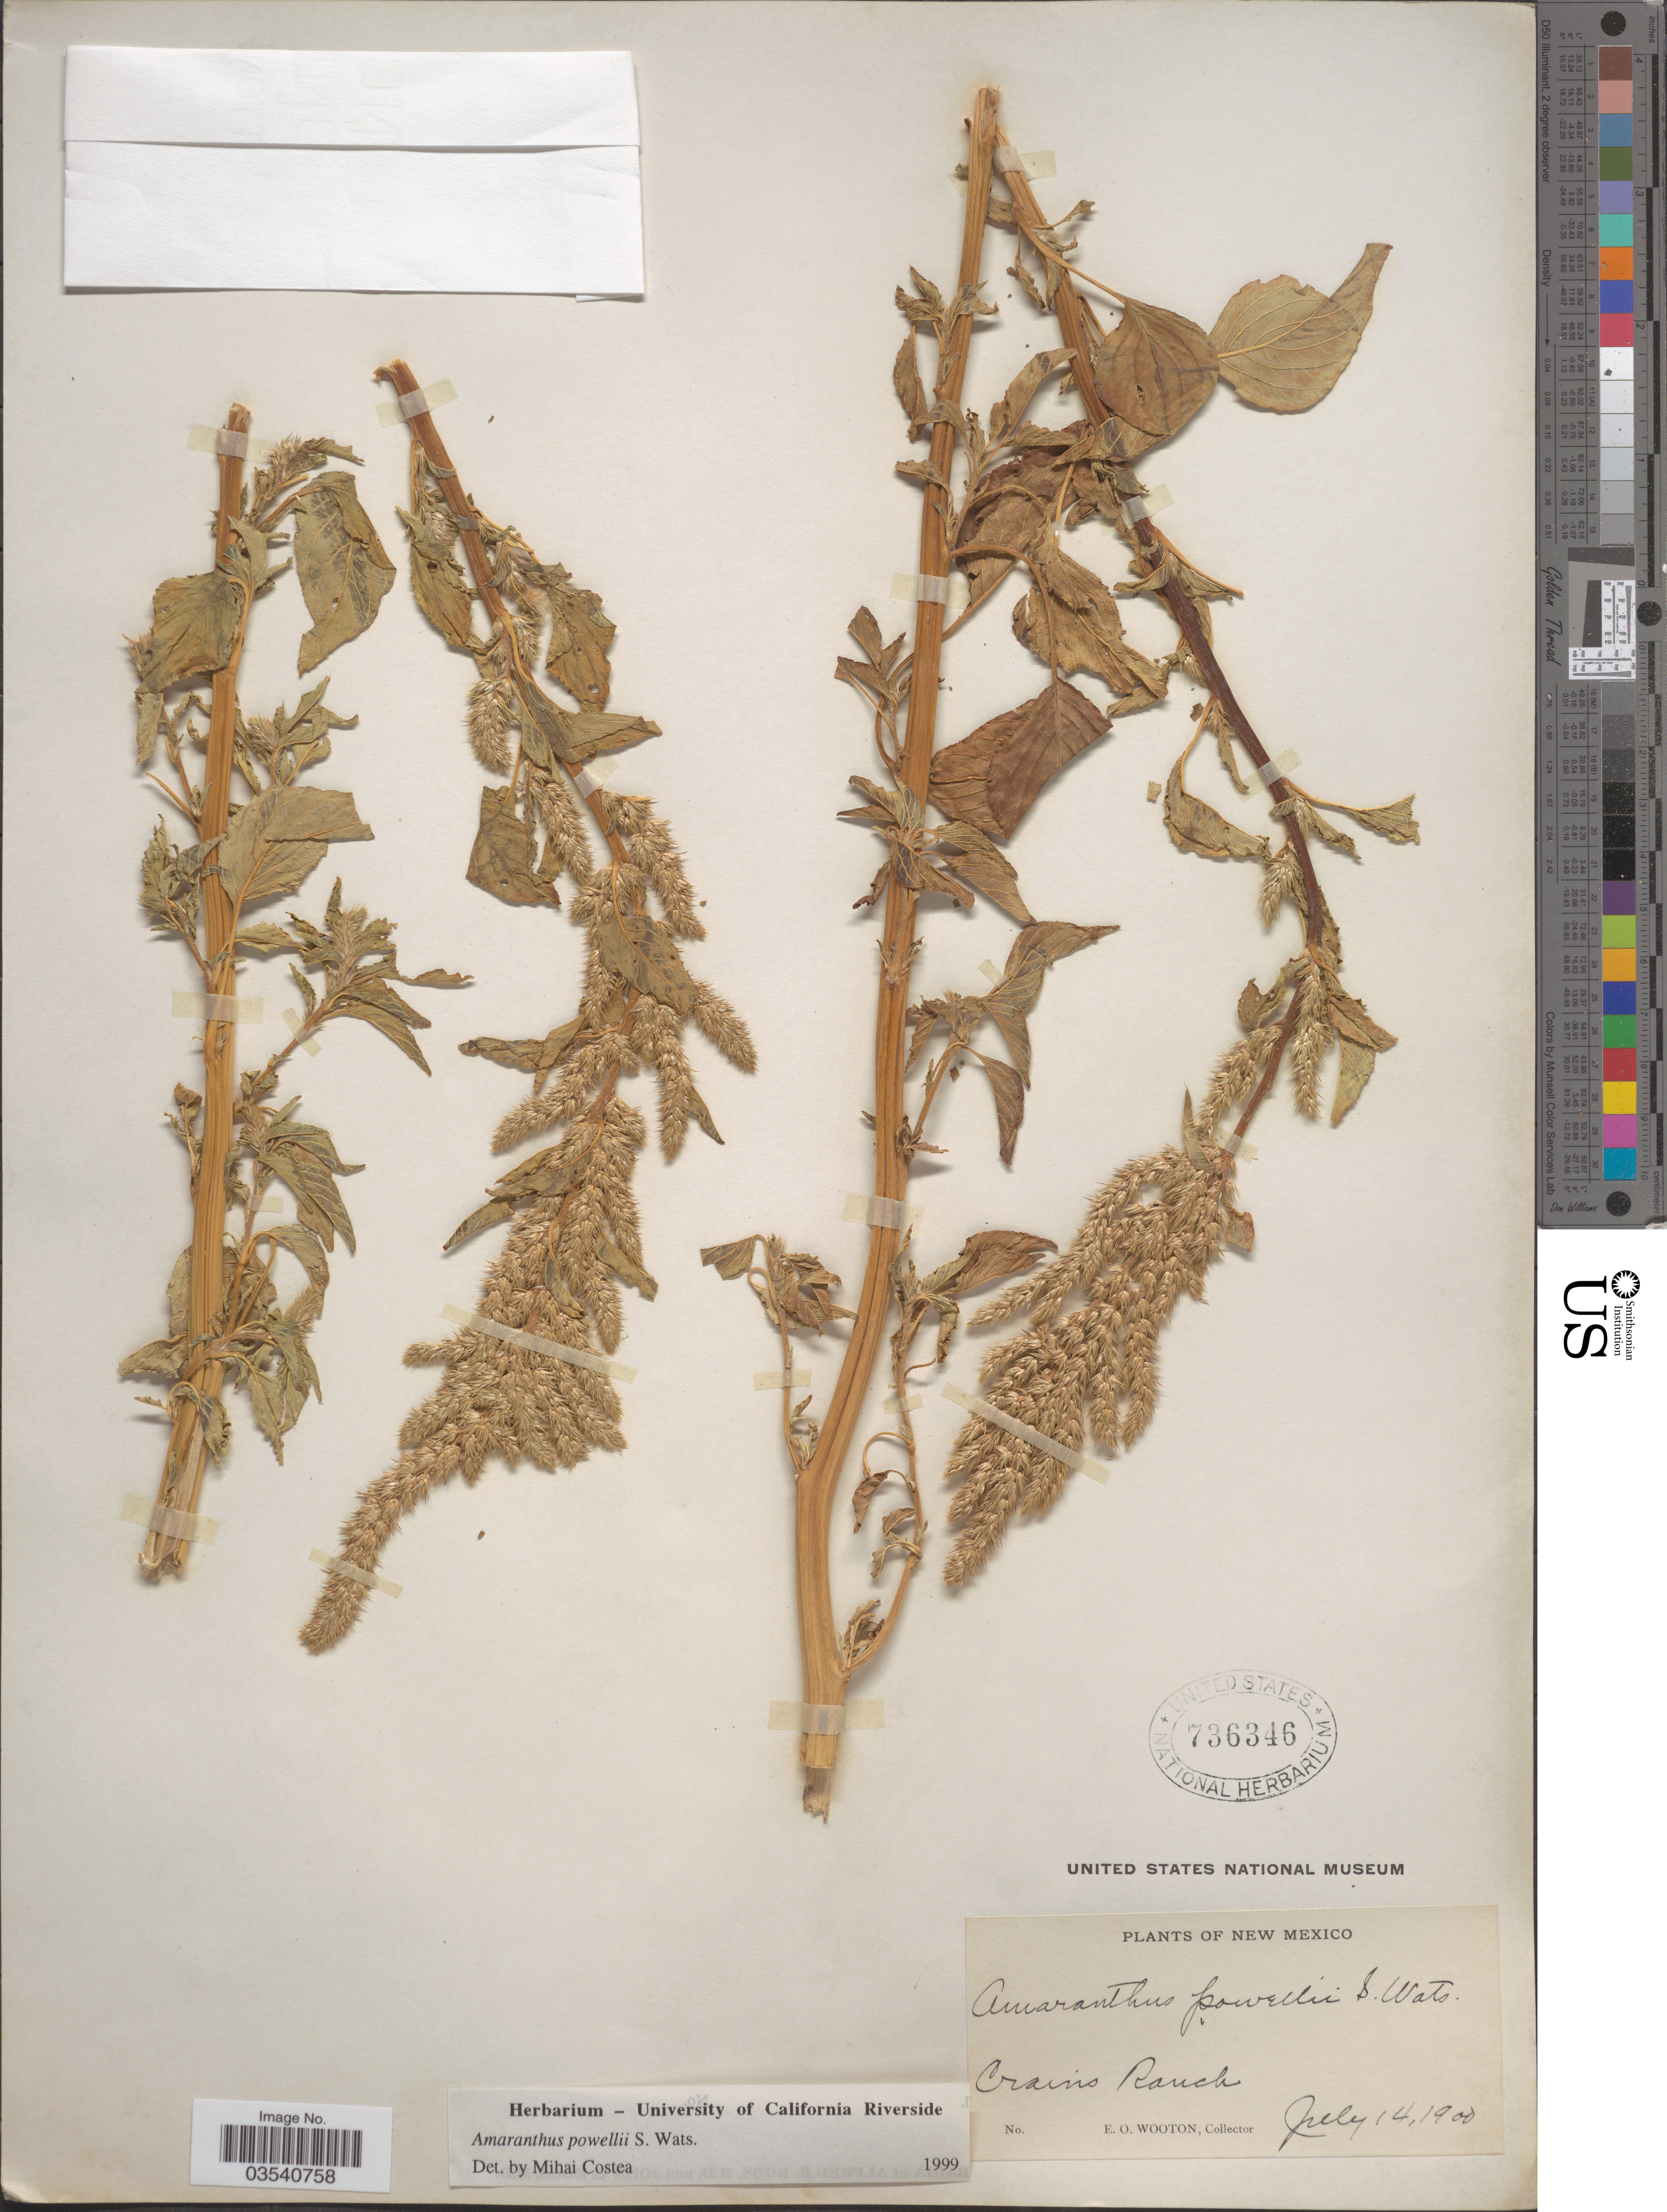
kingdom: Plantae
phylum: Tracheophyta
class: Magnoliopsida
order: Caryophyllales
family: Amaranthaceae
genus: Amaranthus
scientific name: Amaranthus powellii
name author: S. Watson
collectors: E. O. Wooton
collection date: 1900-07-14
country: United States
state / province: New Mexico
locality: Crains Ranch.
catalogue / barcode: US 736346